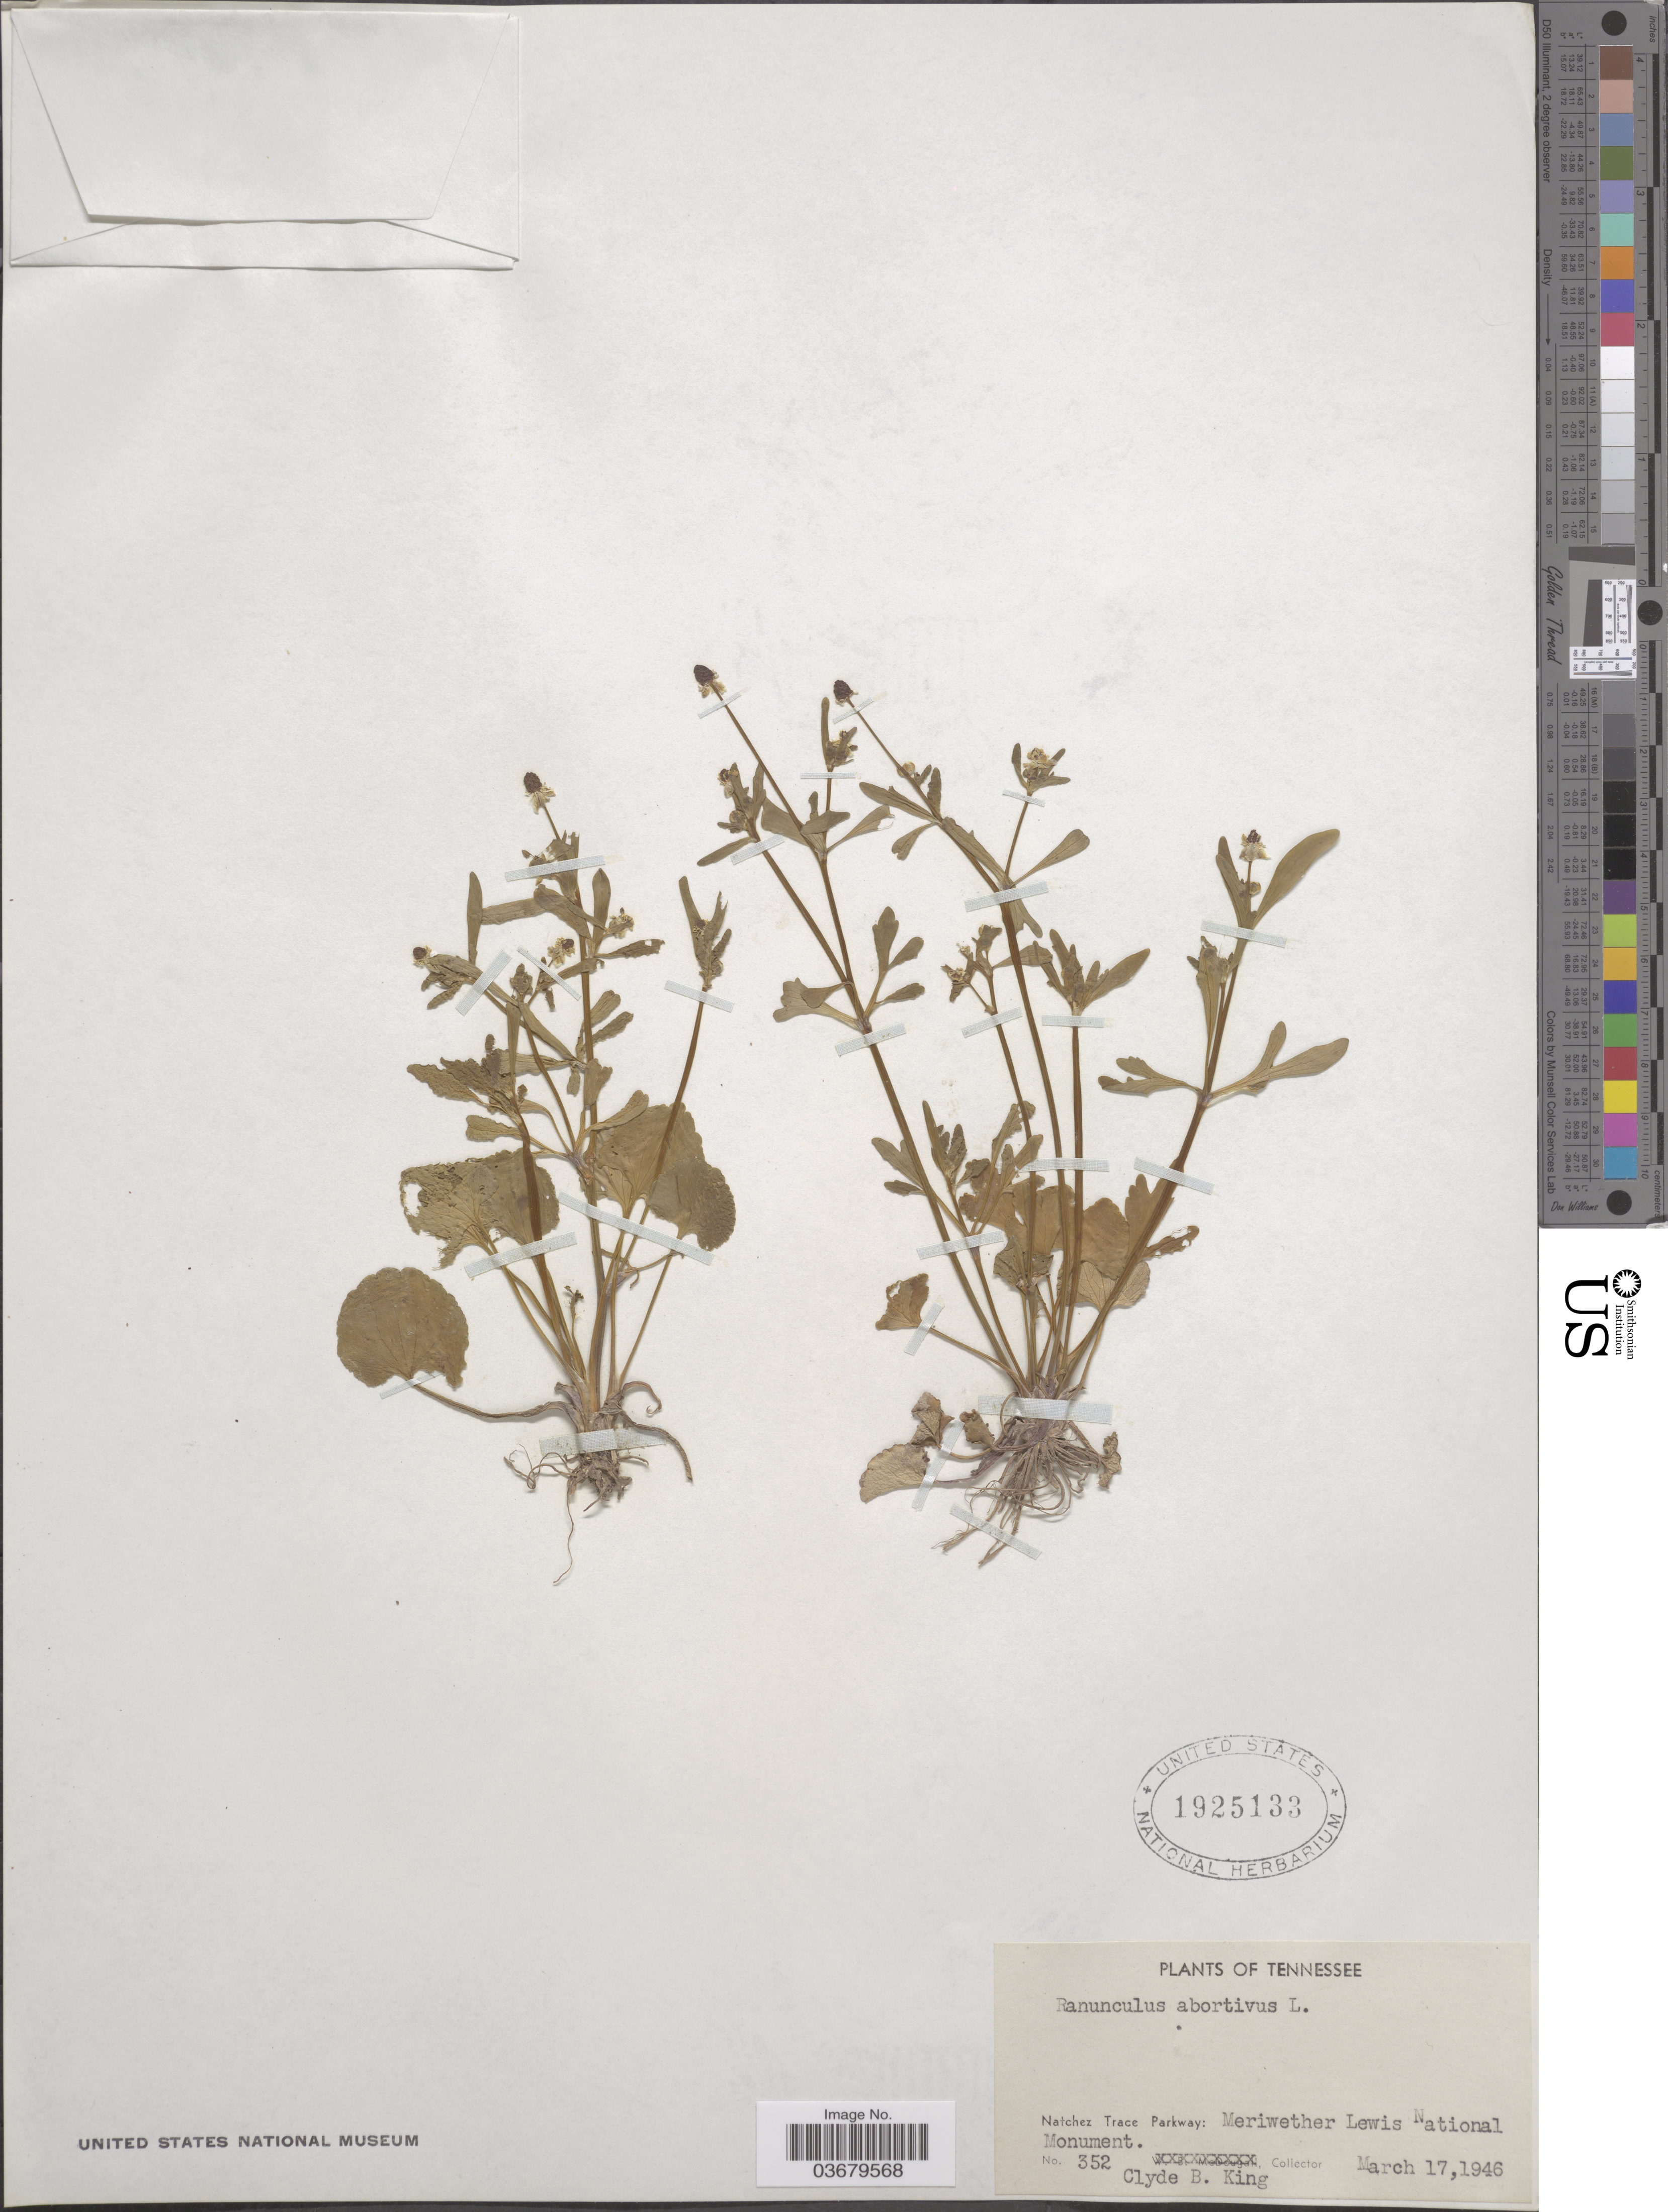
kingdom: Plantae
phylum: Tracheophyta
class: Magnoliopsida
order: Ranunculales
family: Ranunculaceae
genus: Ranunculus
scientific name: Ranunculus abortivus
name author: L.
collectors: C. King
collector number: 352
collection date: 1946-03-17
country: United States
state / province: Tennessee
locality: Natchez Trace Parkway: Meriwether Lewis National Monument.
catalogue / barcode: US 1925133